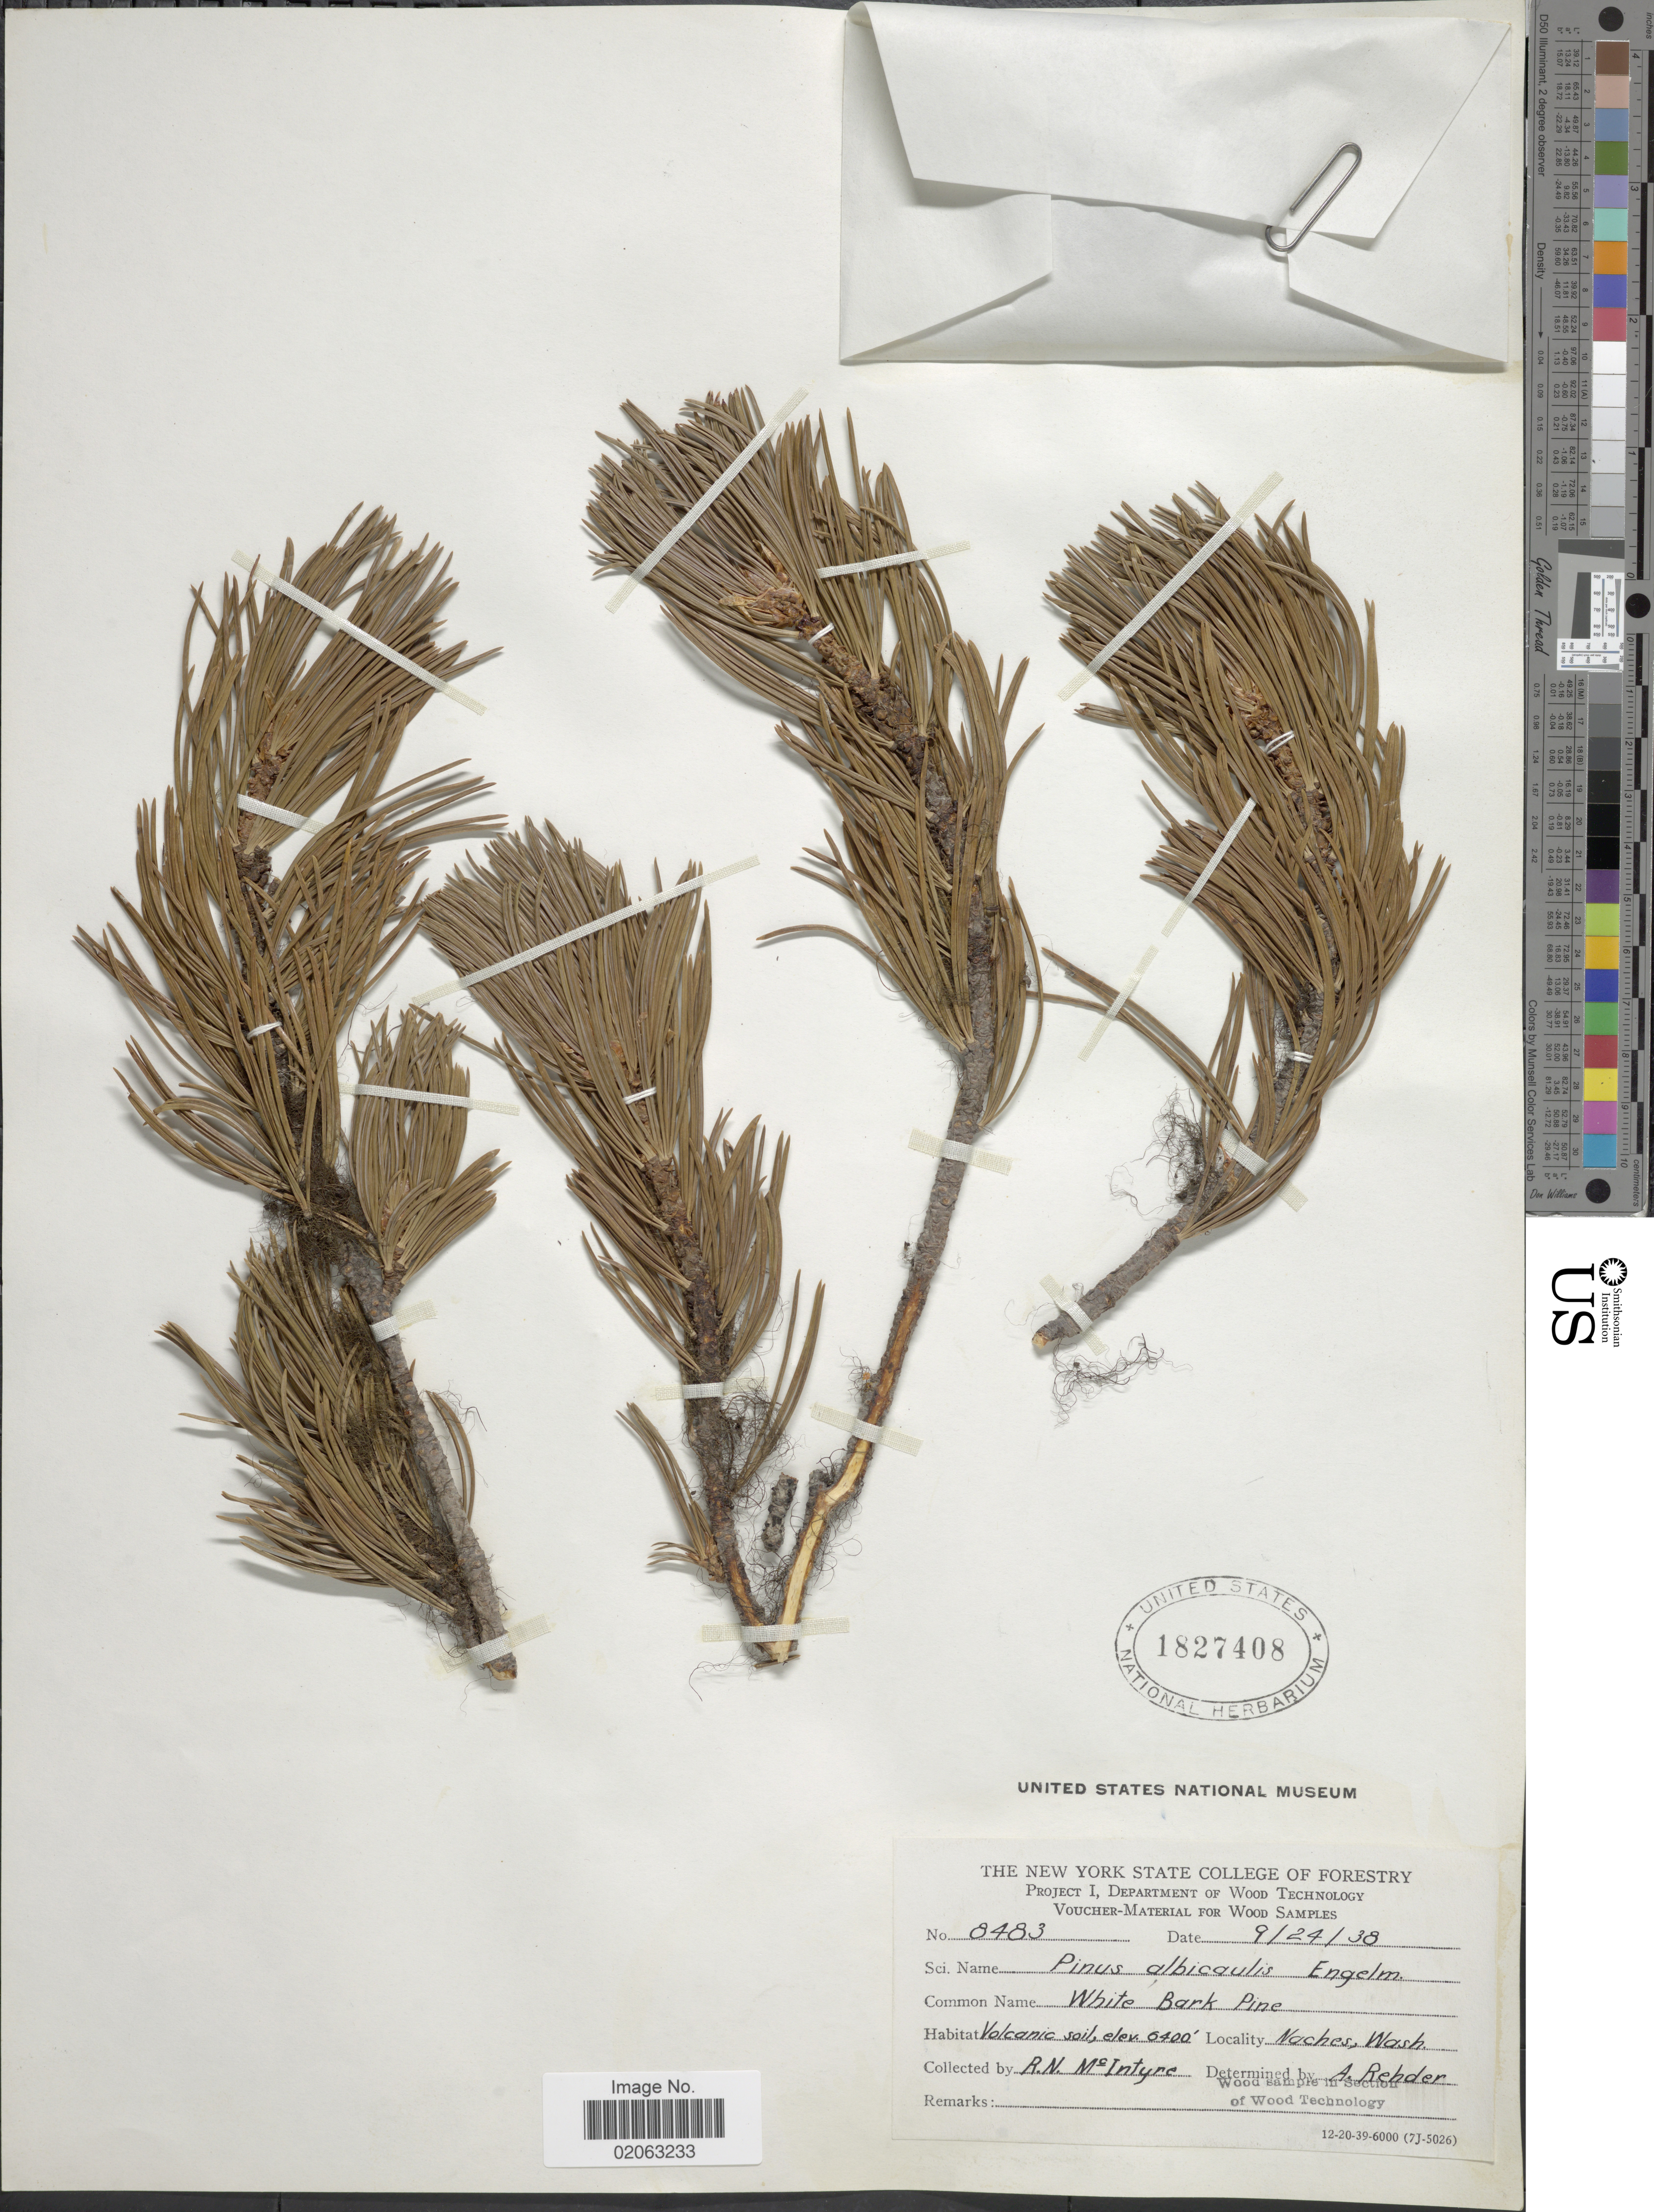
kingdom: Plantae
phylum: Tracheophyta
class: Pinopsida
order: Pinales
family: Pinaceae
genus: Pinus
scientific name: Pinus albicaulis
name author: Engelm.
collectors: R. McIntyre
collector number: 8483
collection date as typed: Transcribed d/m/y: 24/9/38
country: United States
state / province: Washington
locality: Naches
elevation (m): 1951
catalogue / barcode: US 1827408